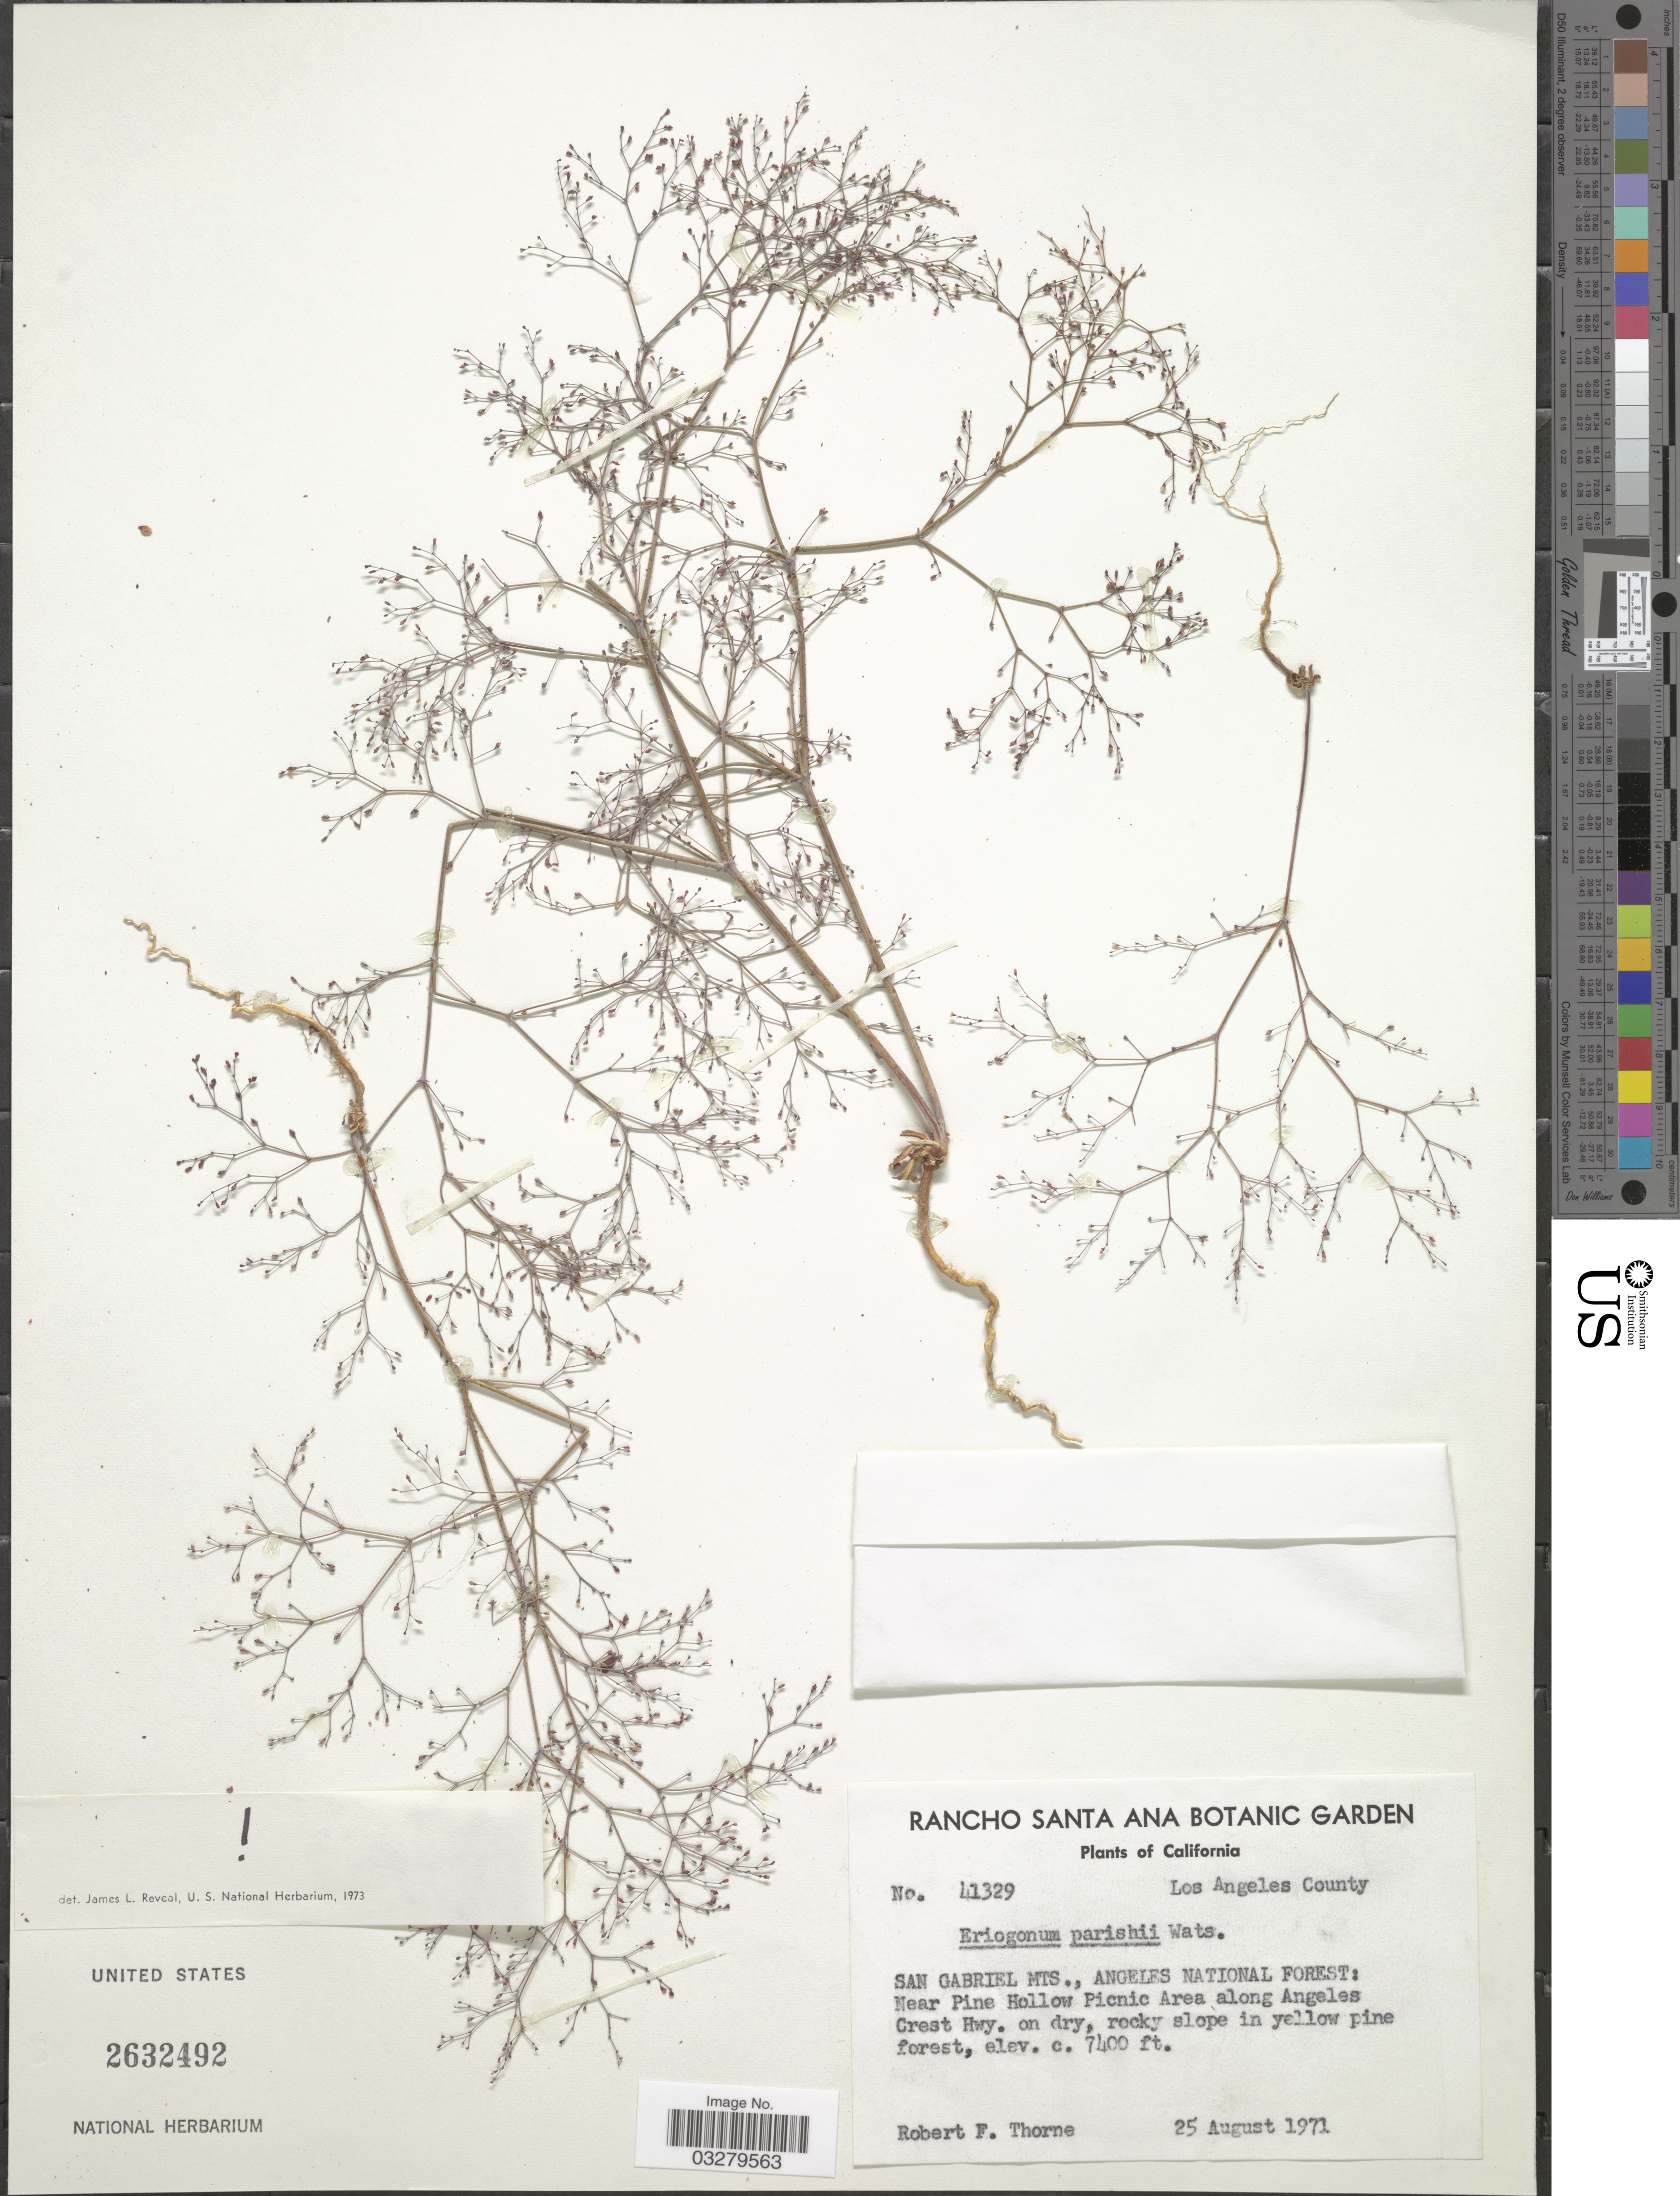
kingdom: Plantae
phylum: Tracheophyta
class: Magnoliopsida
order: Caryophyllales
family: Polygonaceae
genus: Eriogonum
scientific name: Eriogonum parishii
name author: S. Watson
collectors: R. F. Thorne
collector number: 41329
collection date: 1971-08-25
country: United States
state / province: California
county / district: Los Angeles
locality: Los Angeles County. San Gabriel Mts., Angeles National Forest: Near Pine Hollow Picnic Area along Angeles Crest Hwy.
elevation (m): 2256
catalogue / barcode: US 2632492